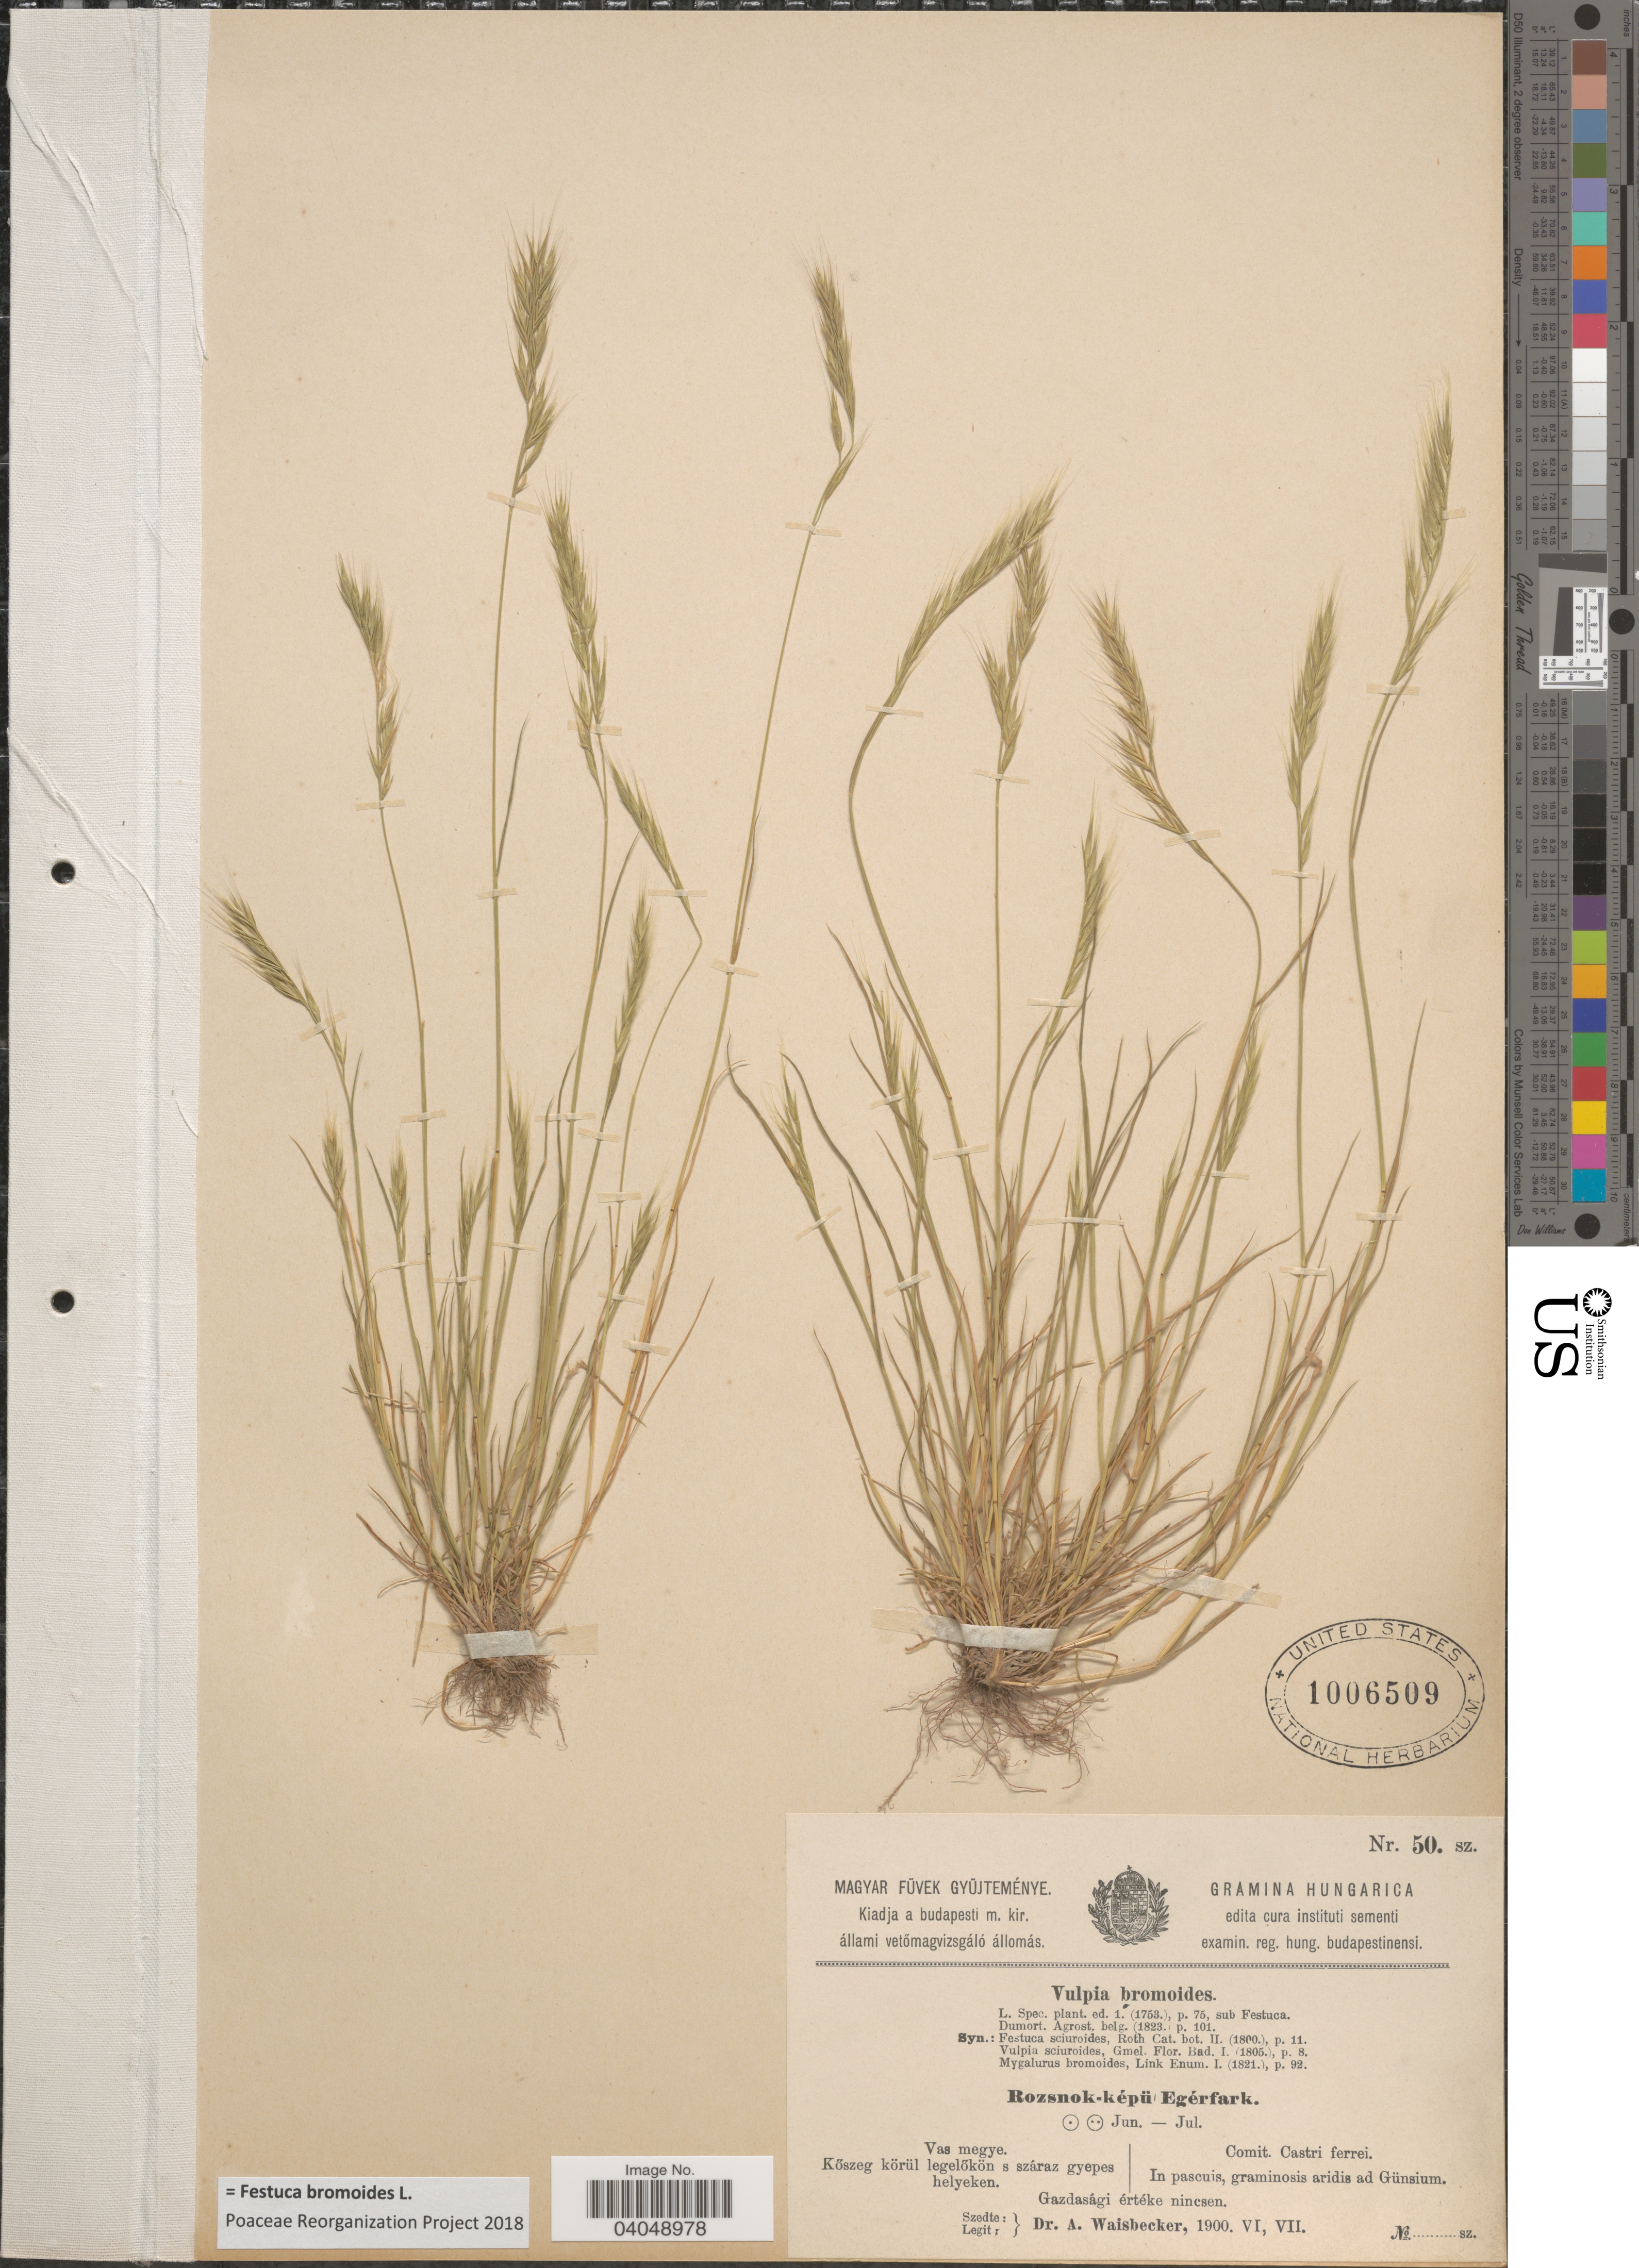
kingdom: Plantae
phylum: Tracheophyta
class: Liliopsida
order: Poales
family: Poaceae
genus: Festuca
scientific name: Festuca bromoides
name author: L.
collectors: A. Waisbecker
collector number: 50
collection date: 1900-06/1900-07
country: Hungary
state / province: Vas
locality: Hungarica. Köszeg körül legelökön s száraz gyepes helyeken [unsure placement] Comit. Castri ferrei. In pascuis, graminosis aridis ad Günsium.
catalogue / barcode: US 1006509